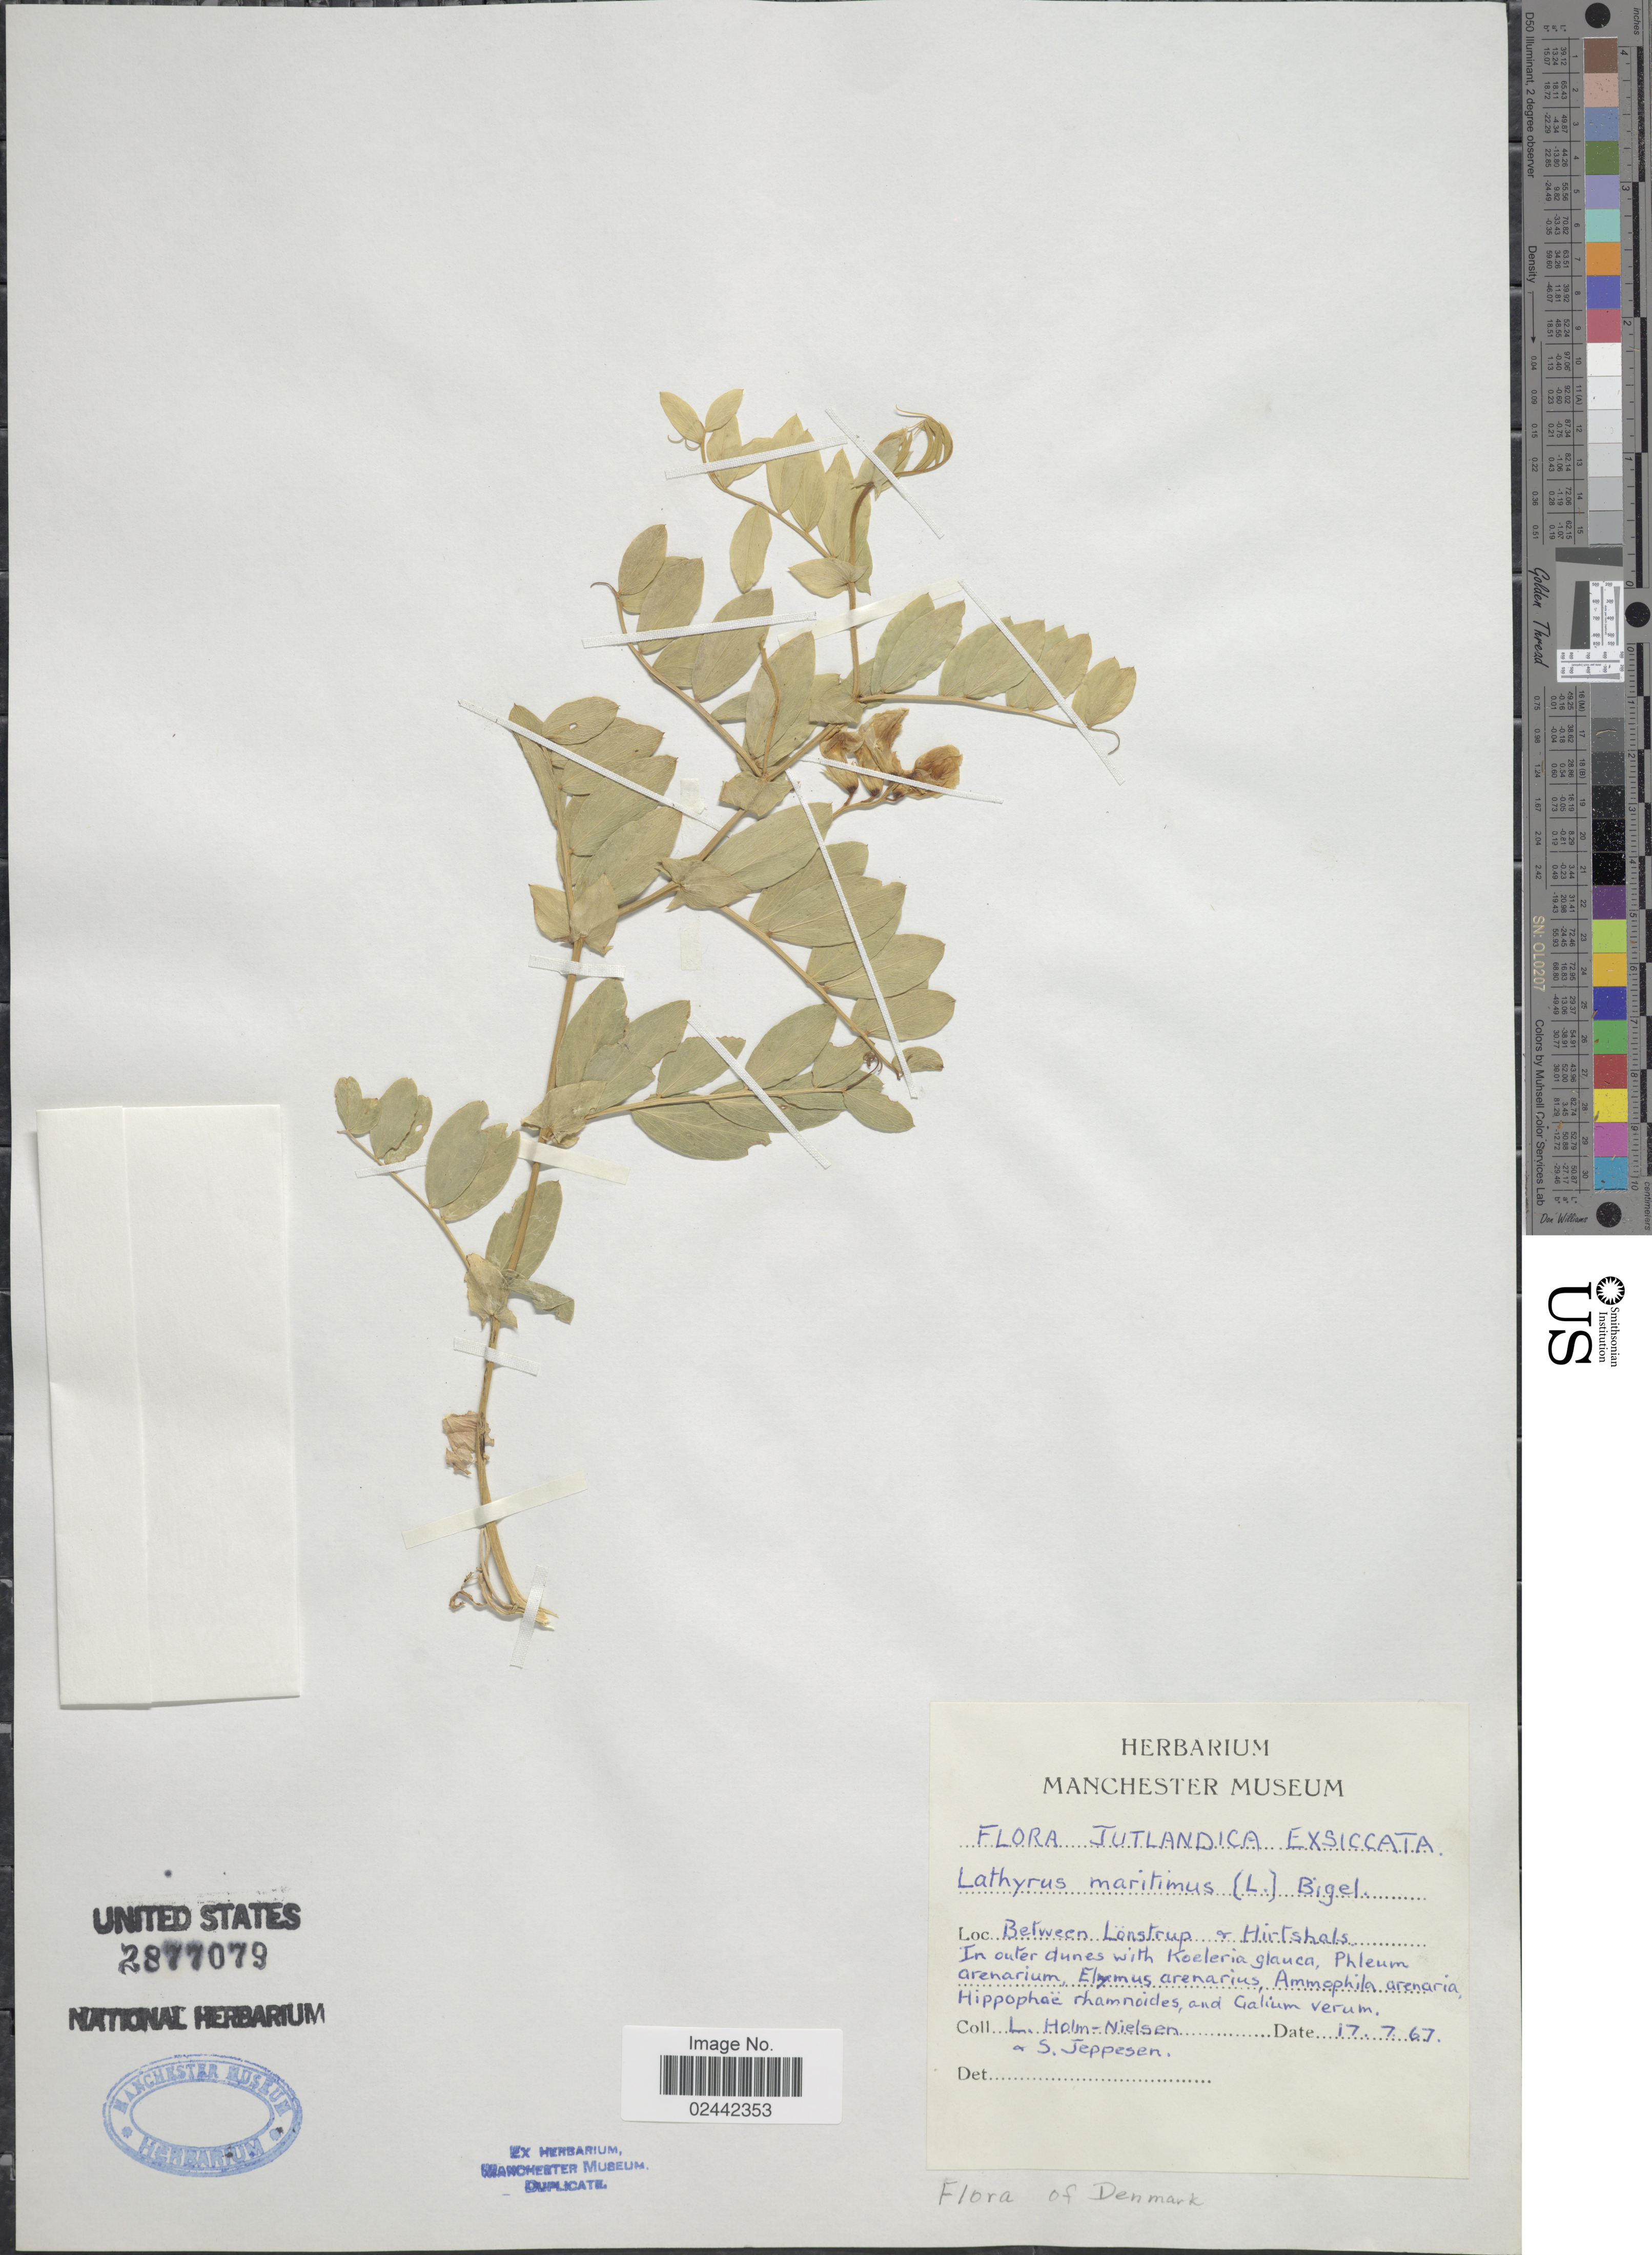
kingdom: Plantae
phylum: Tracheophyta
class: Magnoliopsida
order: Fabales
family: Fabaceae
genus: Lathyrus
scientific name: Lathyrus japonicus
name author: Willd.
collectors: L. Holm-Nielsen & S. Jeppesen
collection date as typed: Transcribed d/m/y: 17/7/63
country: Denmark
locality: Jutlandica. Between Lanstrup & Hirtshals. In outer dunes.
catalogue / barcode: US 2877079